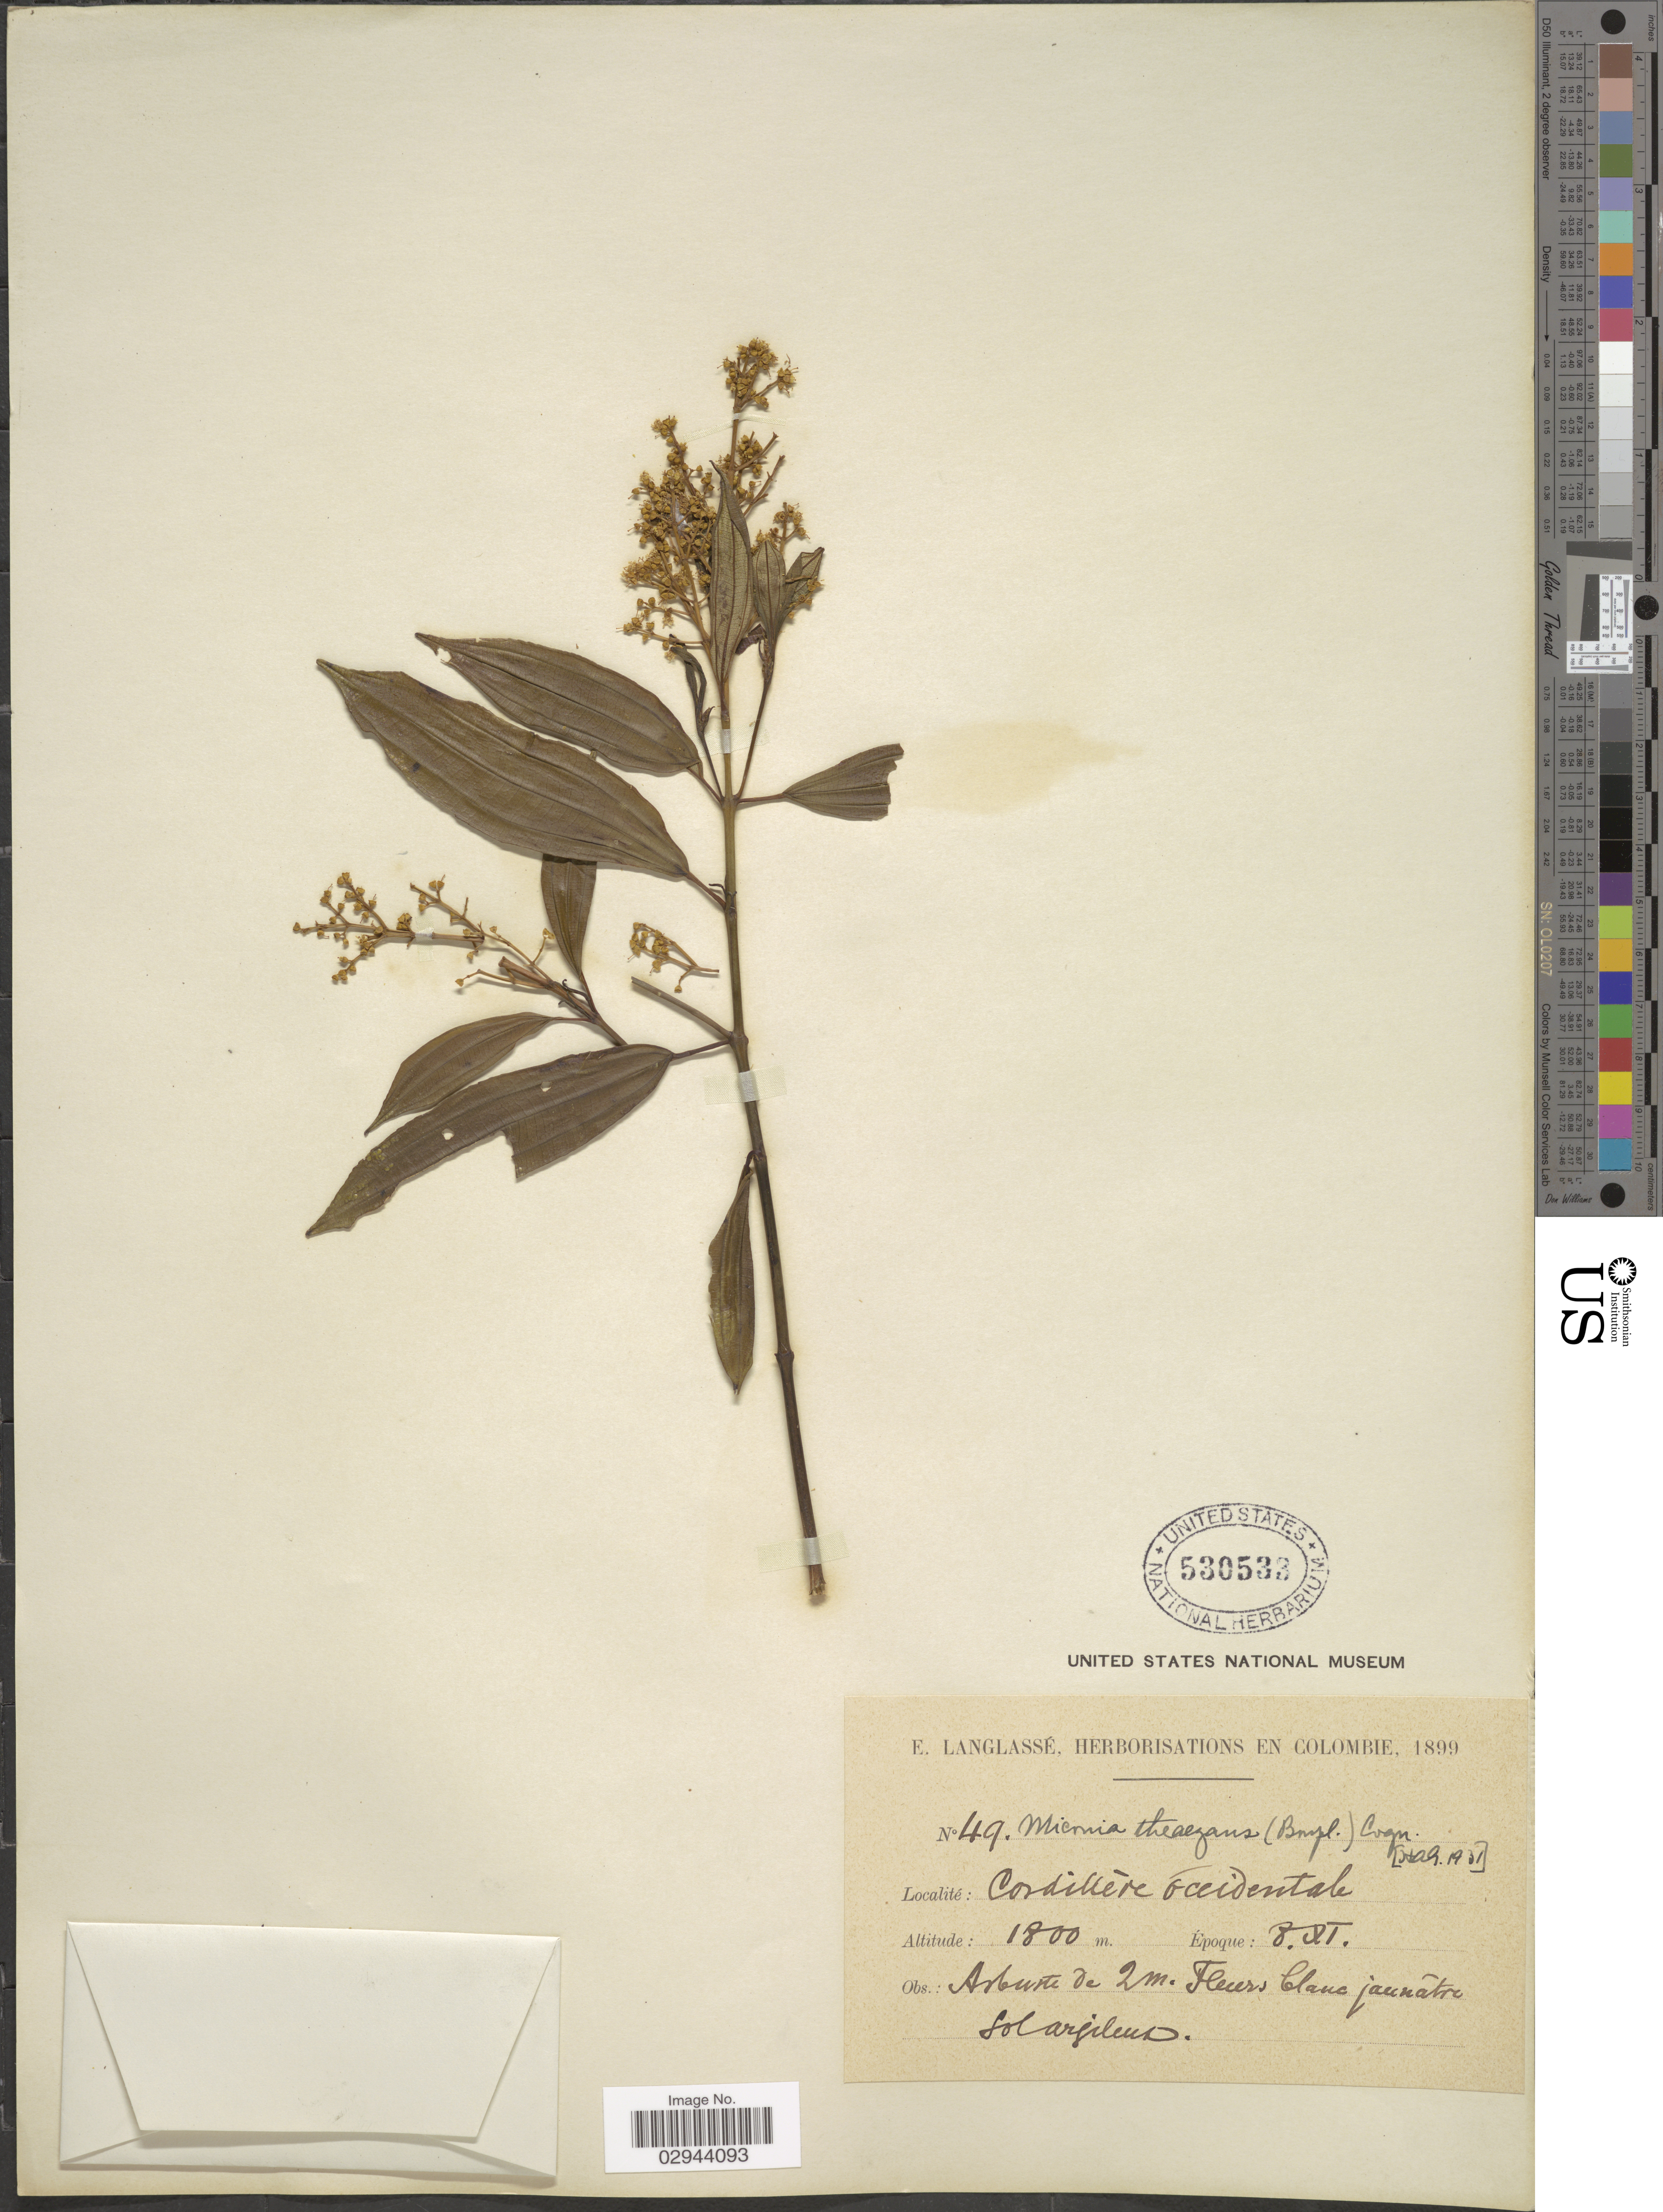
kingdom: Plantae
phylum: Tracheophyta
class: Magnoliopsida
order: Myrtales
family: Melastomataceae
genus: Miconia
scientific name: Miconia theizans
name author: (Bonpl.) Cogn.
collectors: E. Langlassé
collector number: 49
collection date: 1899-11-08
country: Colombia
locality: Cordillére Occidental.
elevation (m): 1800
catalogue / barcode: US 530533